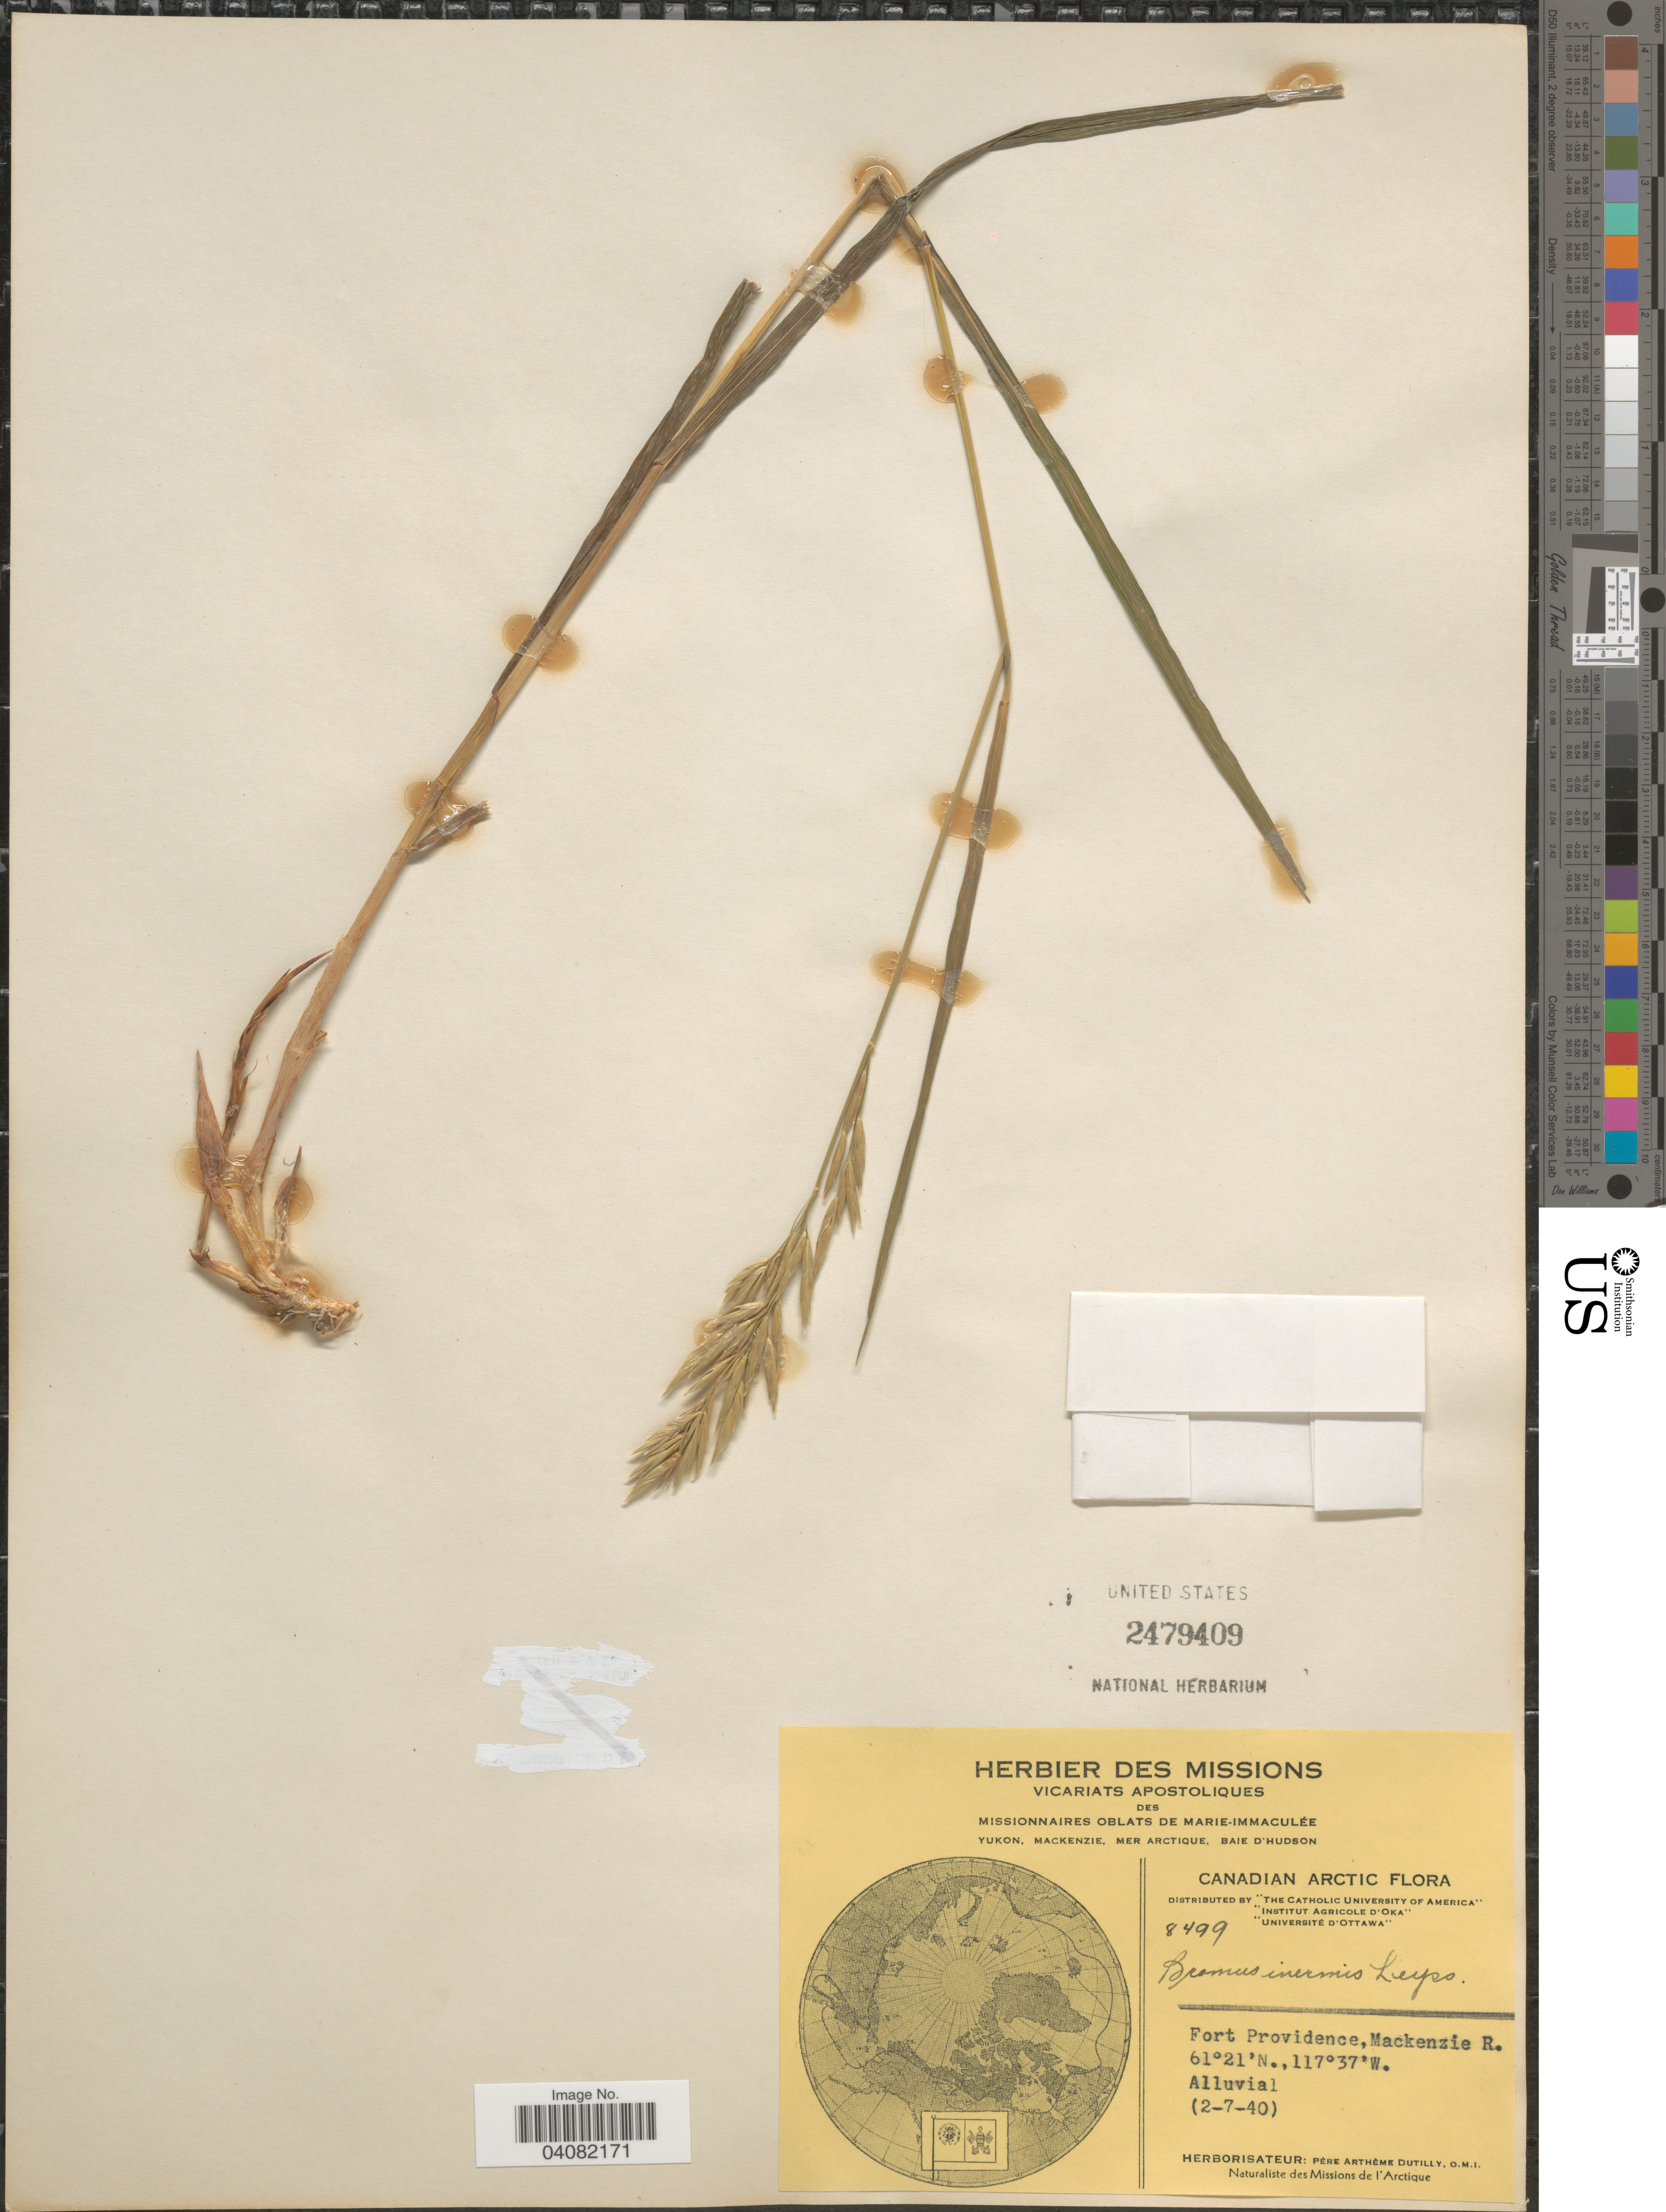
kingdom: Plantae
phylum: Tracheophyta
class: Liliopsida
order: Poales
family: Poaceae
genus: Bromus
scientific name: Bromus inermis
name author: Leyss.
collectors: P. Dutilly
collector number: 8499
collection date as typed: Transcribed d/m/y: 2/7/40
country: Canada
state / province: Northwest Territories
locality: Herbier des Missions. Canadian Arctic. Fort Providence, Mackenzie R.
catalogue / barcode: US 2479409